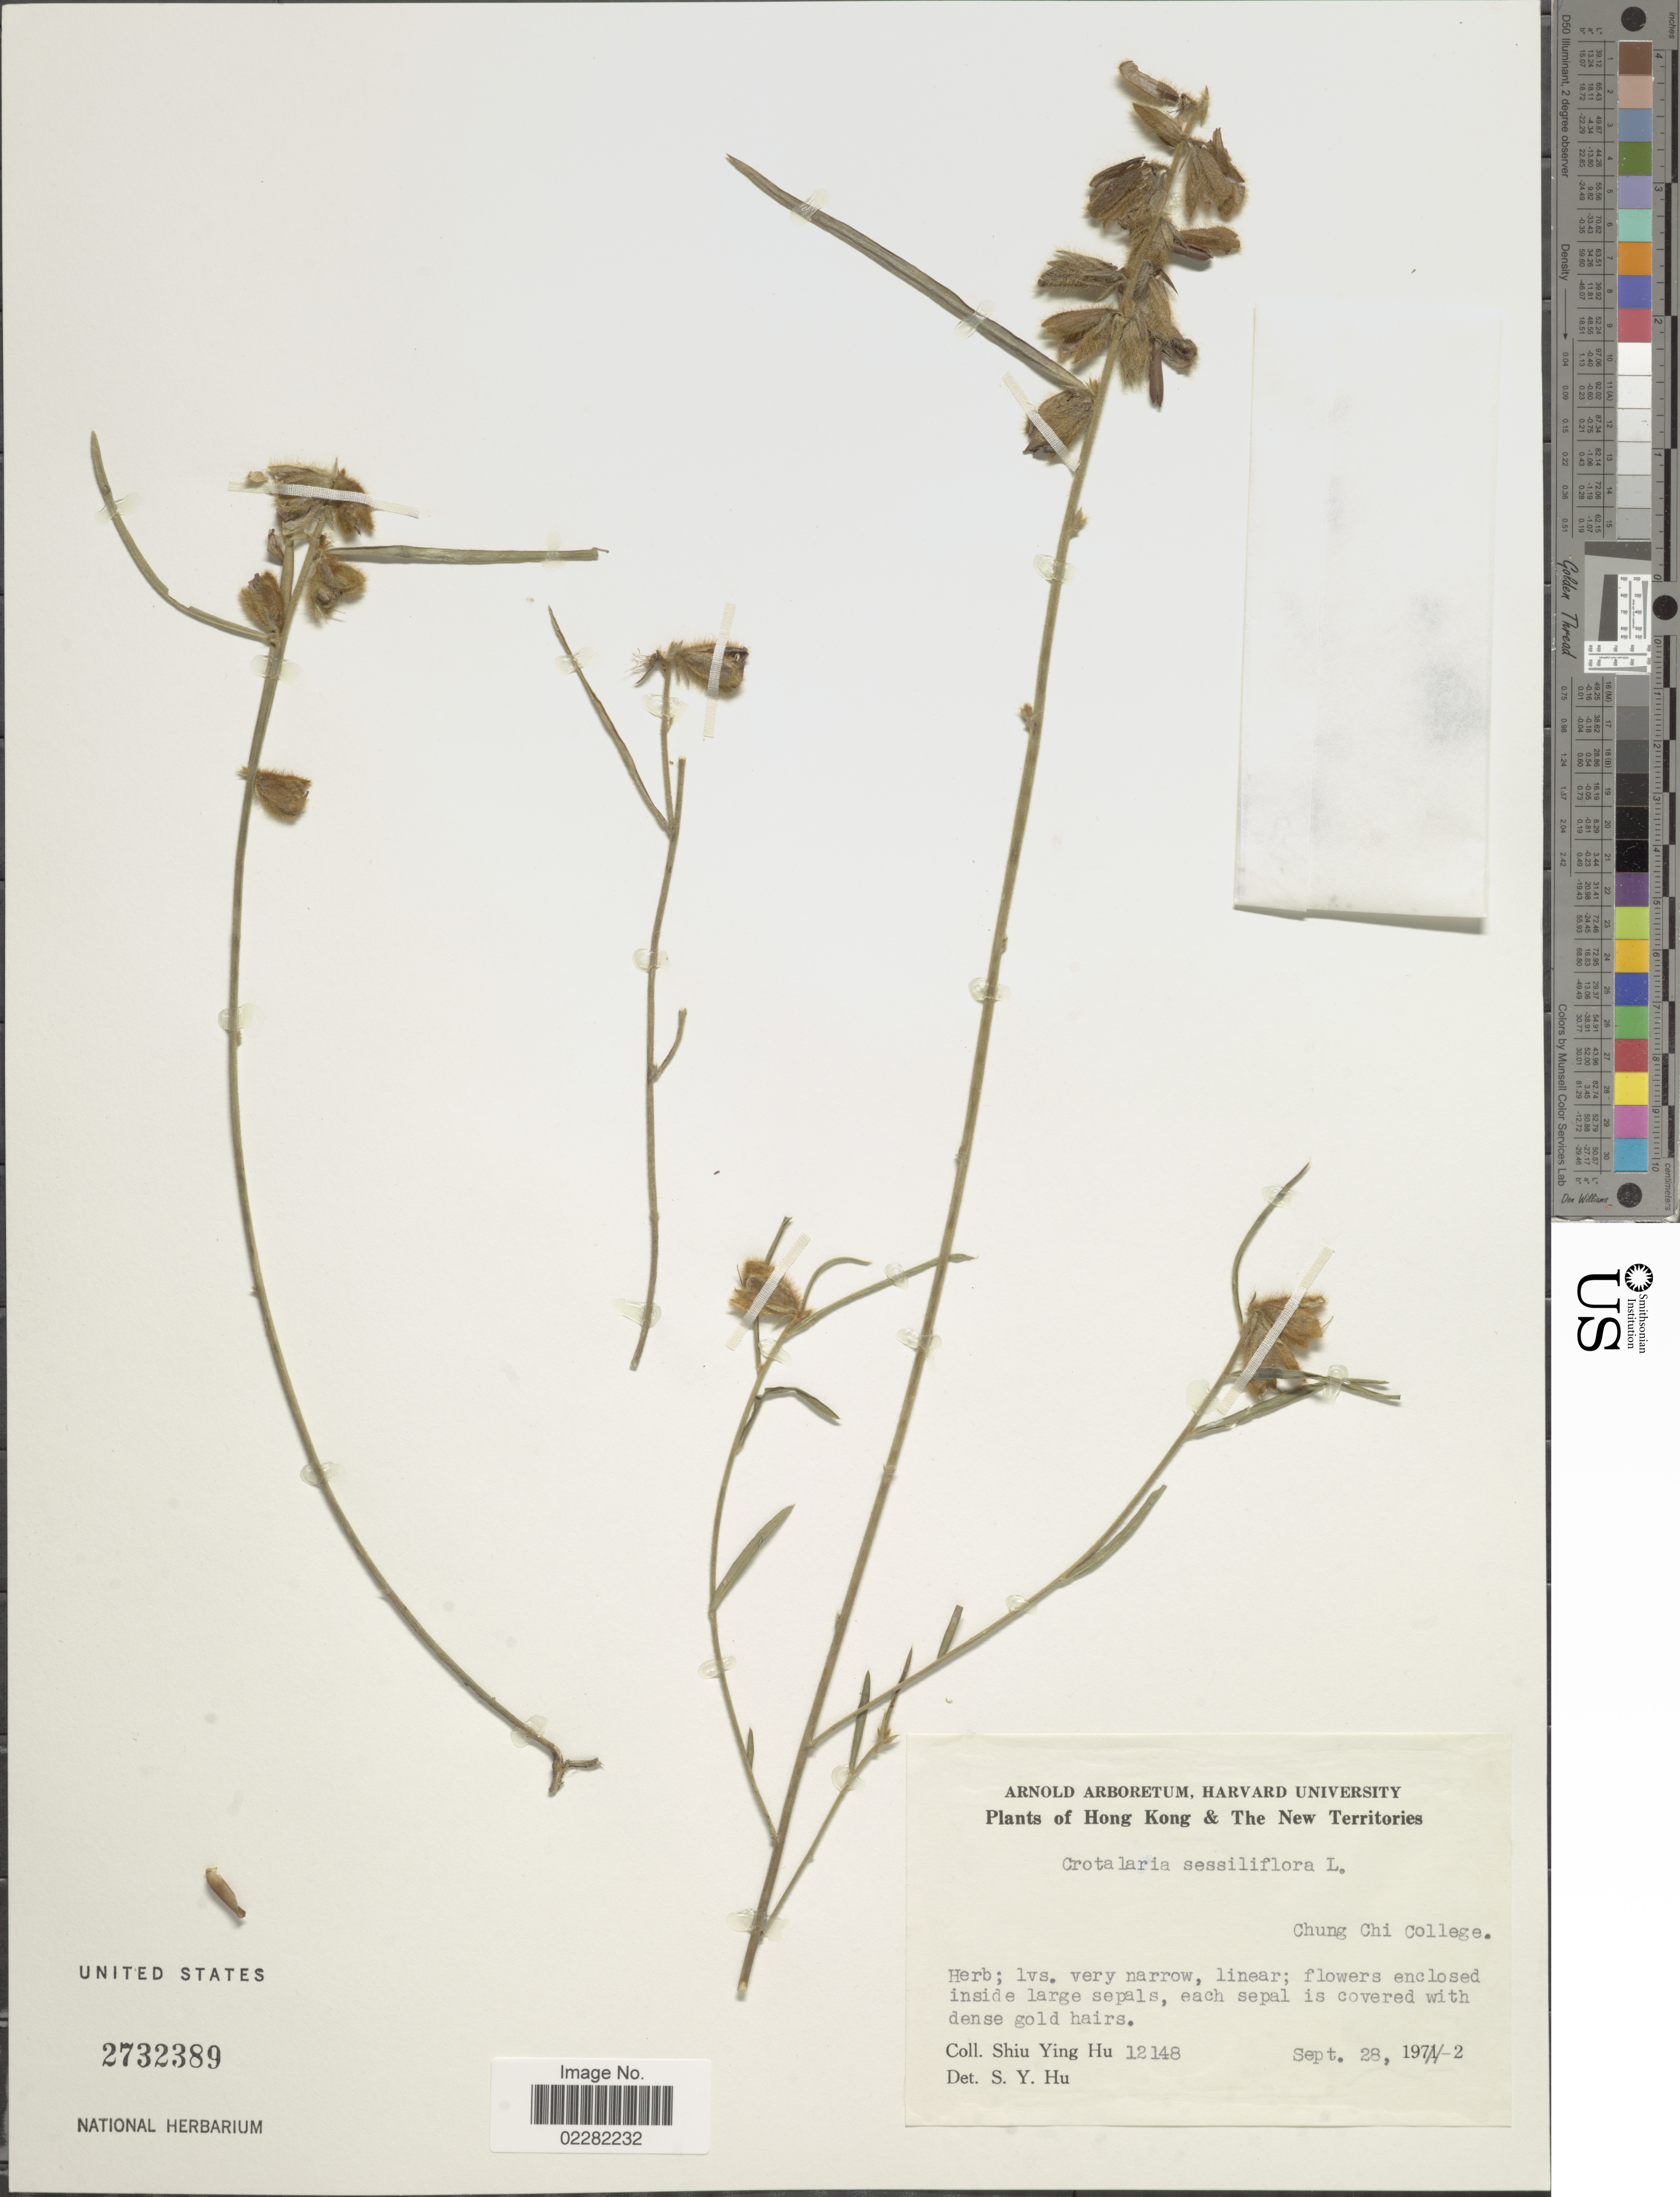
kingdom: Plantae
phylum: Tracheophyta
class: Magnoliopsida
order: Fabales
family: Fabaceae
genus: Crotalaria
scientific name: Crotalaria sessilifolia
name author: L.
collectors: S. Y. Hu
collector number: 12148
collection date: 1972-09-28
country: China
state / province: Hong Kong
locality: The New Territories, Chung Chi College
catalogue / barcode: US 2732389